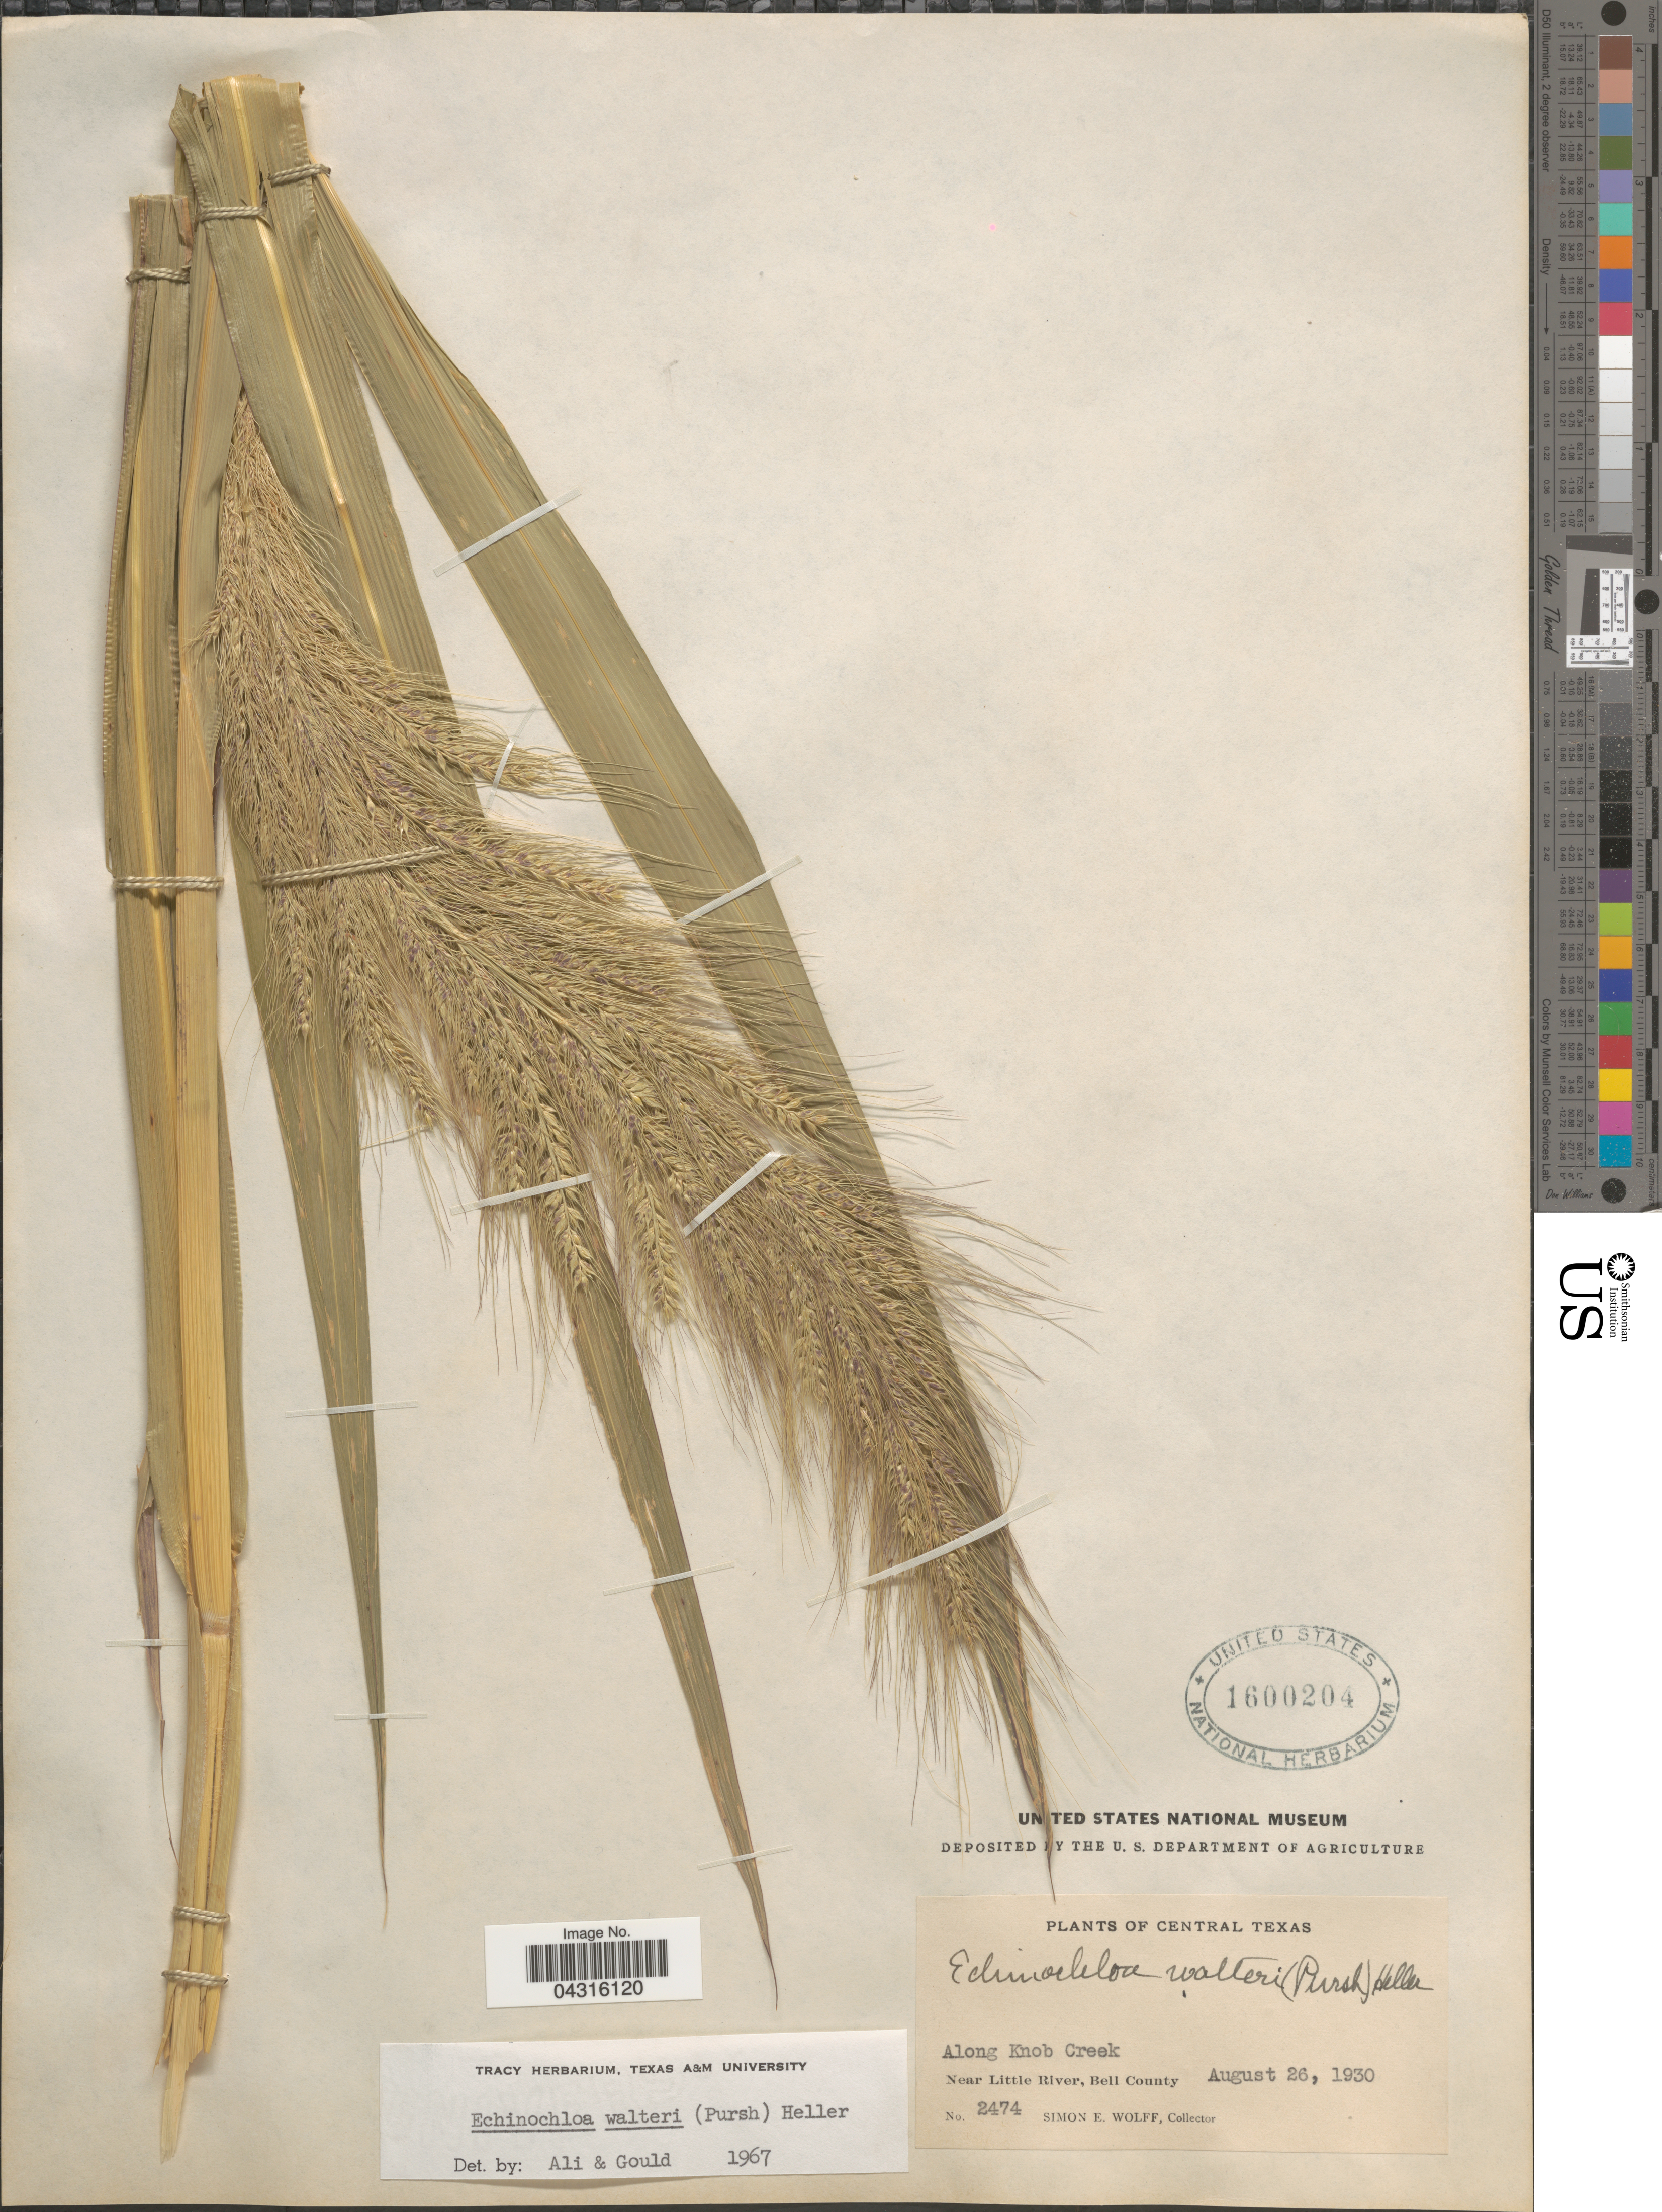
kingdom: Plantae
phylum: Tracheophyta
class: Liliopsida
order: Poales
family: Poaceae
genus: Echinochloa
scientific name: Echinochloa walteri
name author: (Pursh) A. Heller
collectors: S. E. Wolff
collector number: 2474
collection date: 1930-08-26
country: United States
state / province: Texas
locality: Central Texas. Along Knob Creek. Near Little River, Bell County.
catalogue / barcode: US 1600204